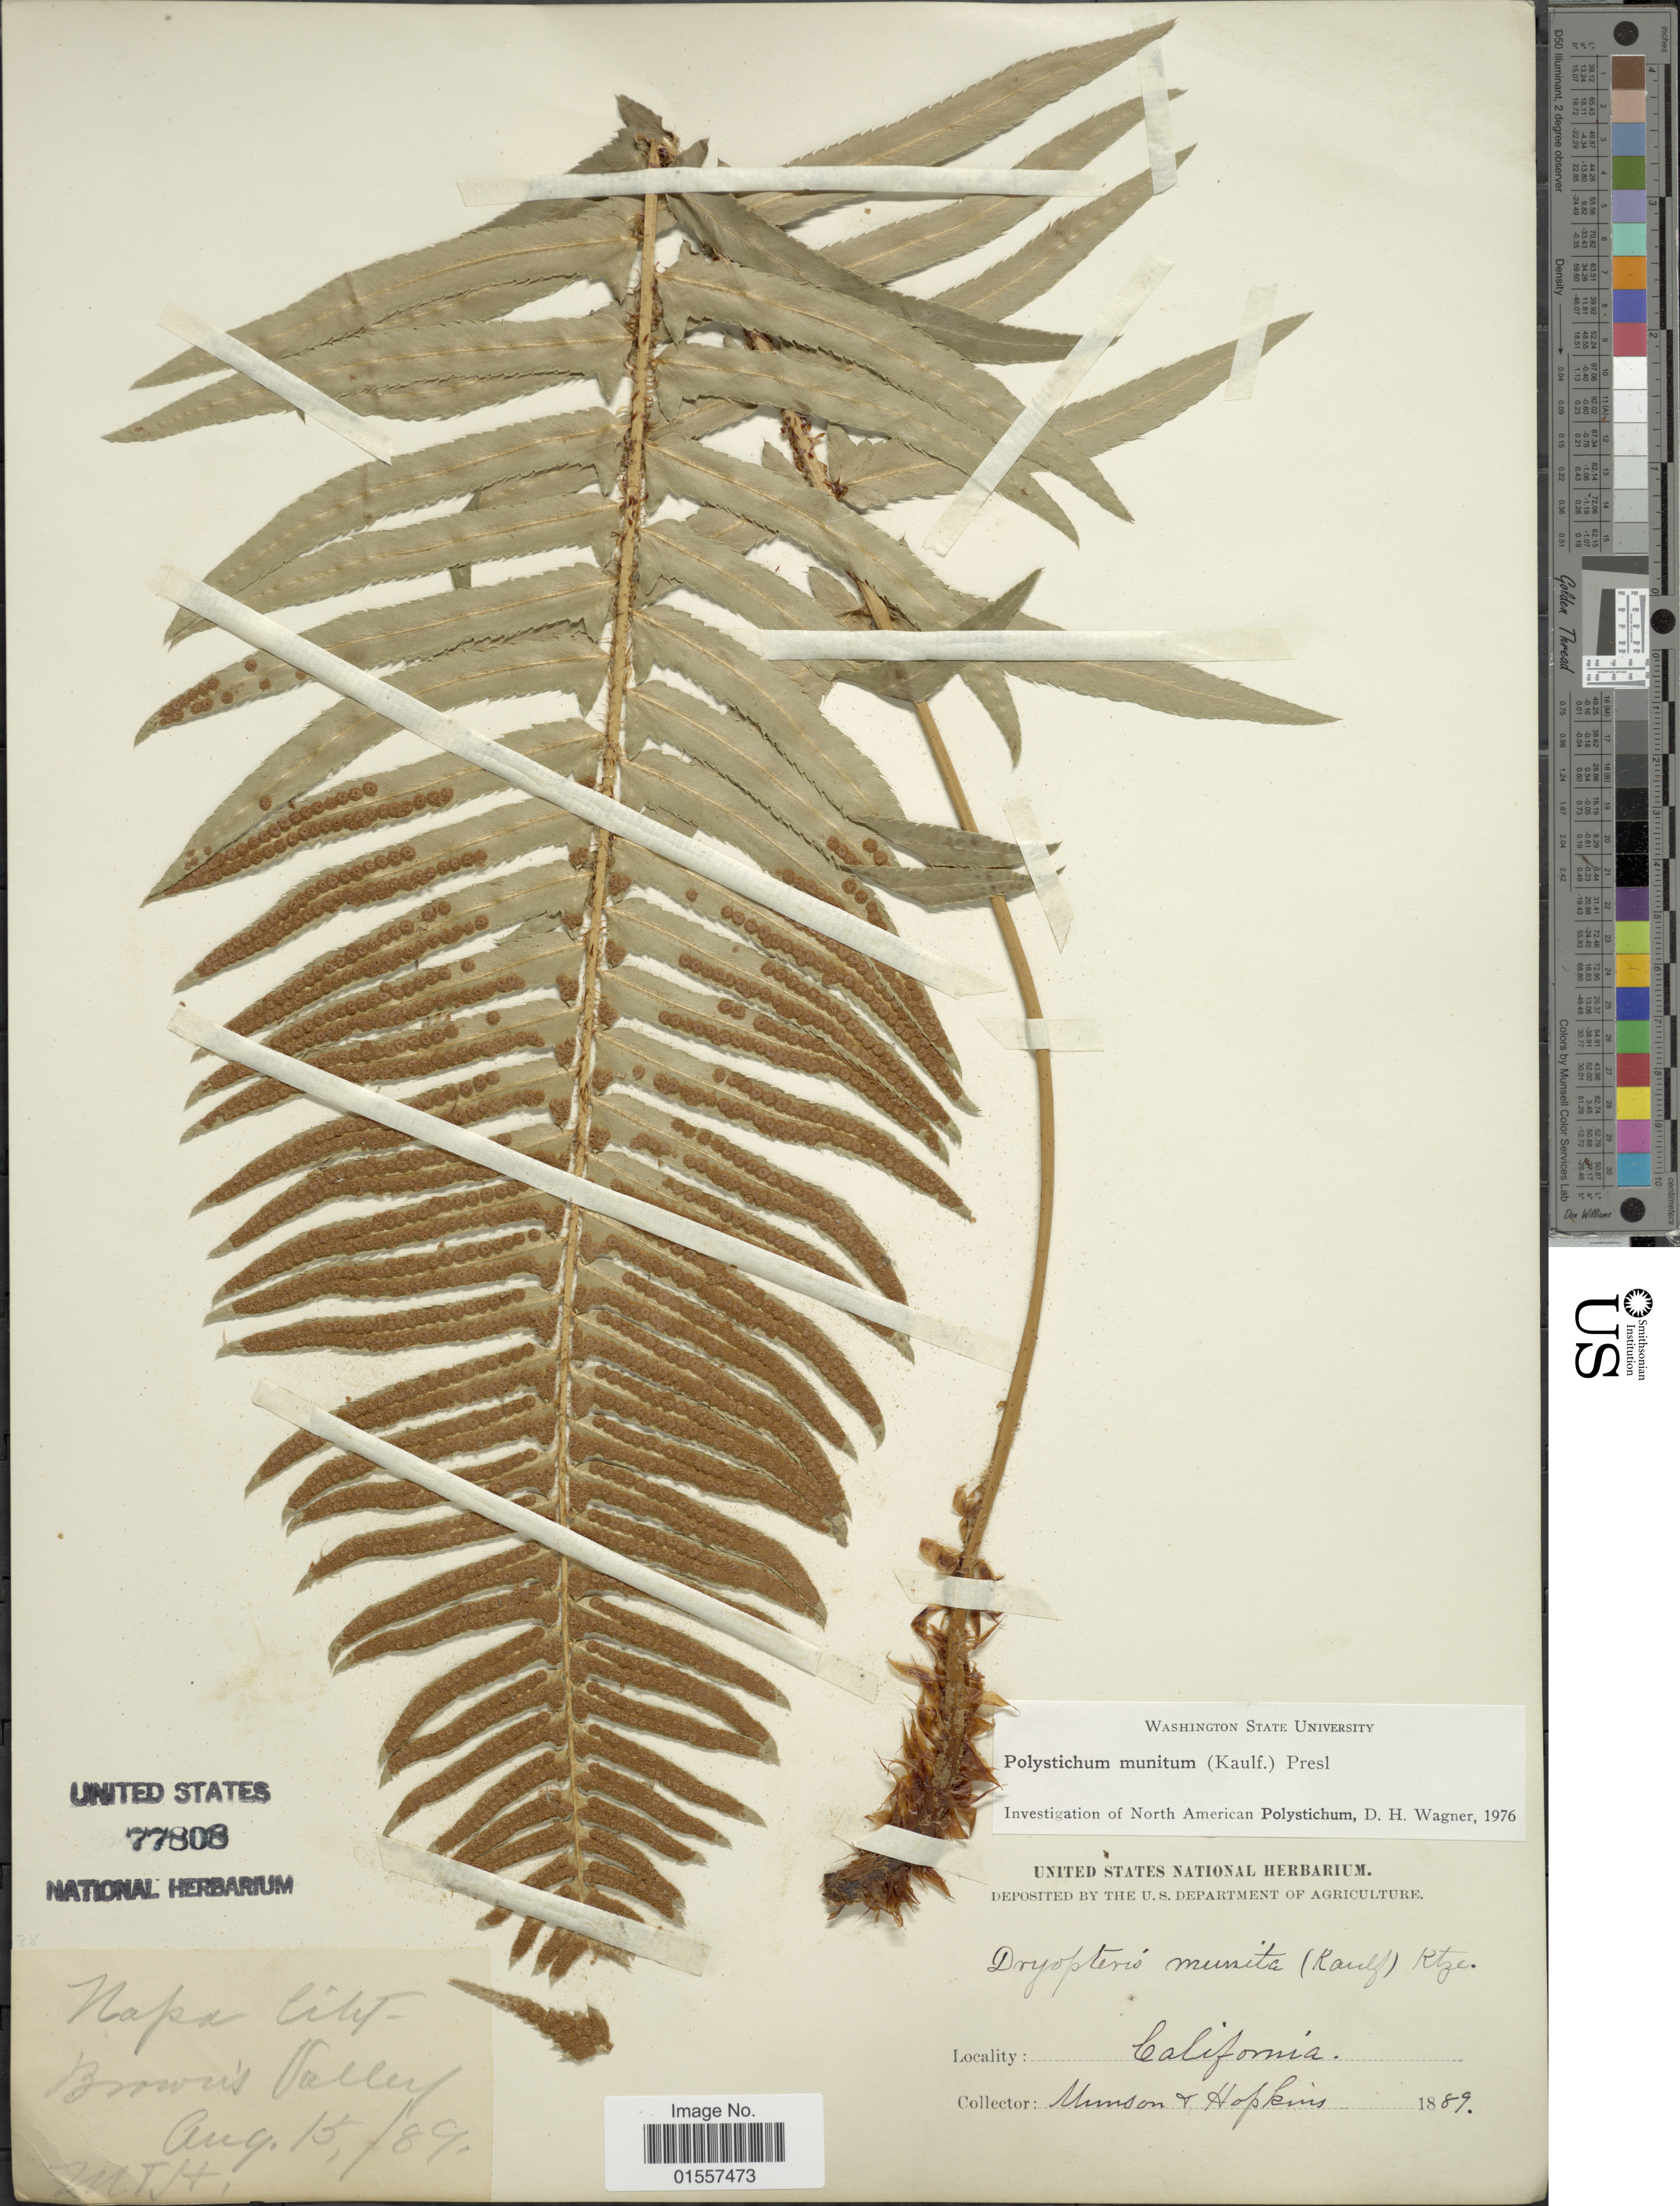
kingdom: Plantae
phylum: Tracheophyta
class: Polypodiopsida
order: Polypodiales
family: Dryopteridaceae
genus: Polystichum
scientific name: Polystichum munitum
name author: (Kaulf.) C. Presl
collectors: -. Munson & -- Hopkins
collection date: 1889-08-15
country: United States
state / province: California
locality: Napa City, Browns Valley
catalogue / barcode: US 77808